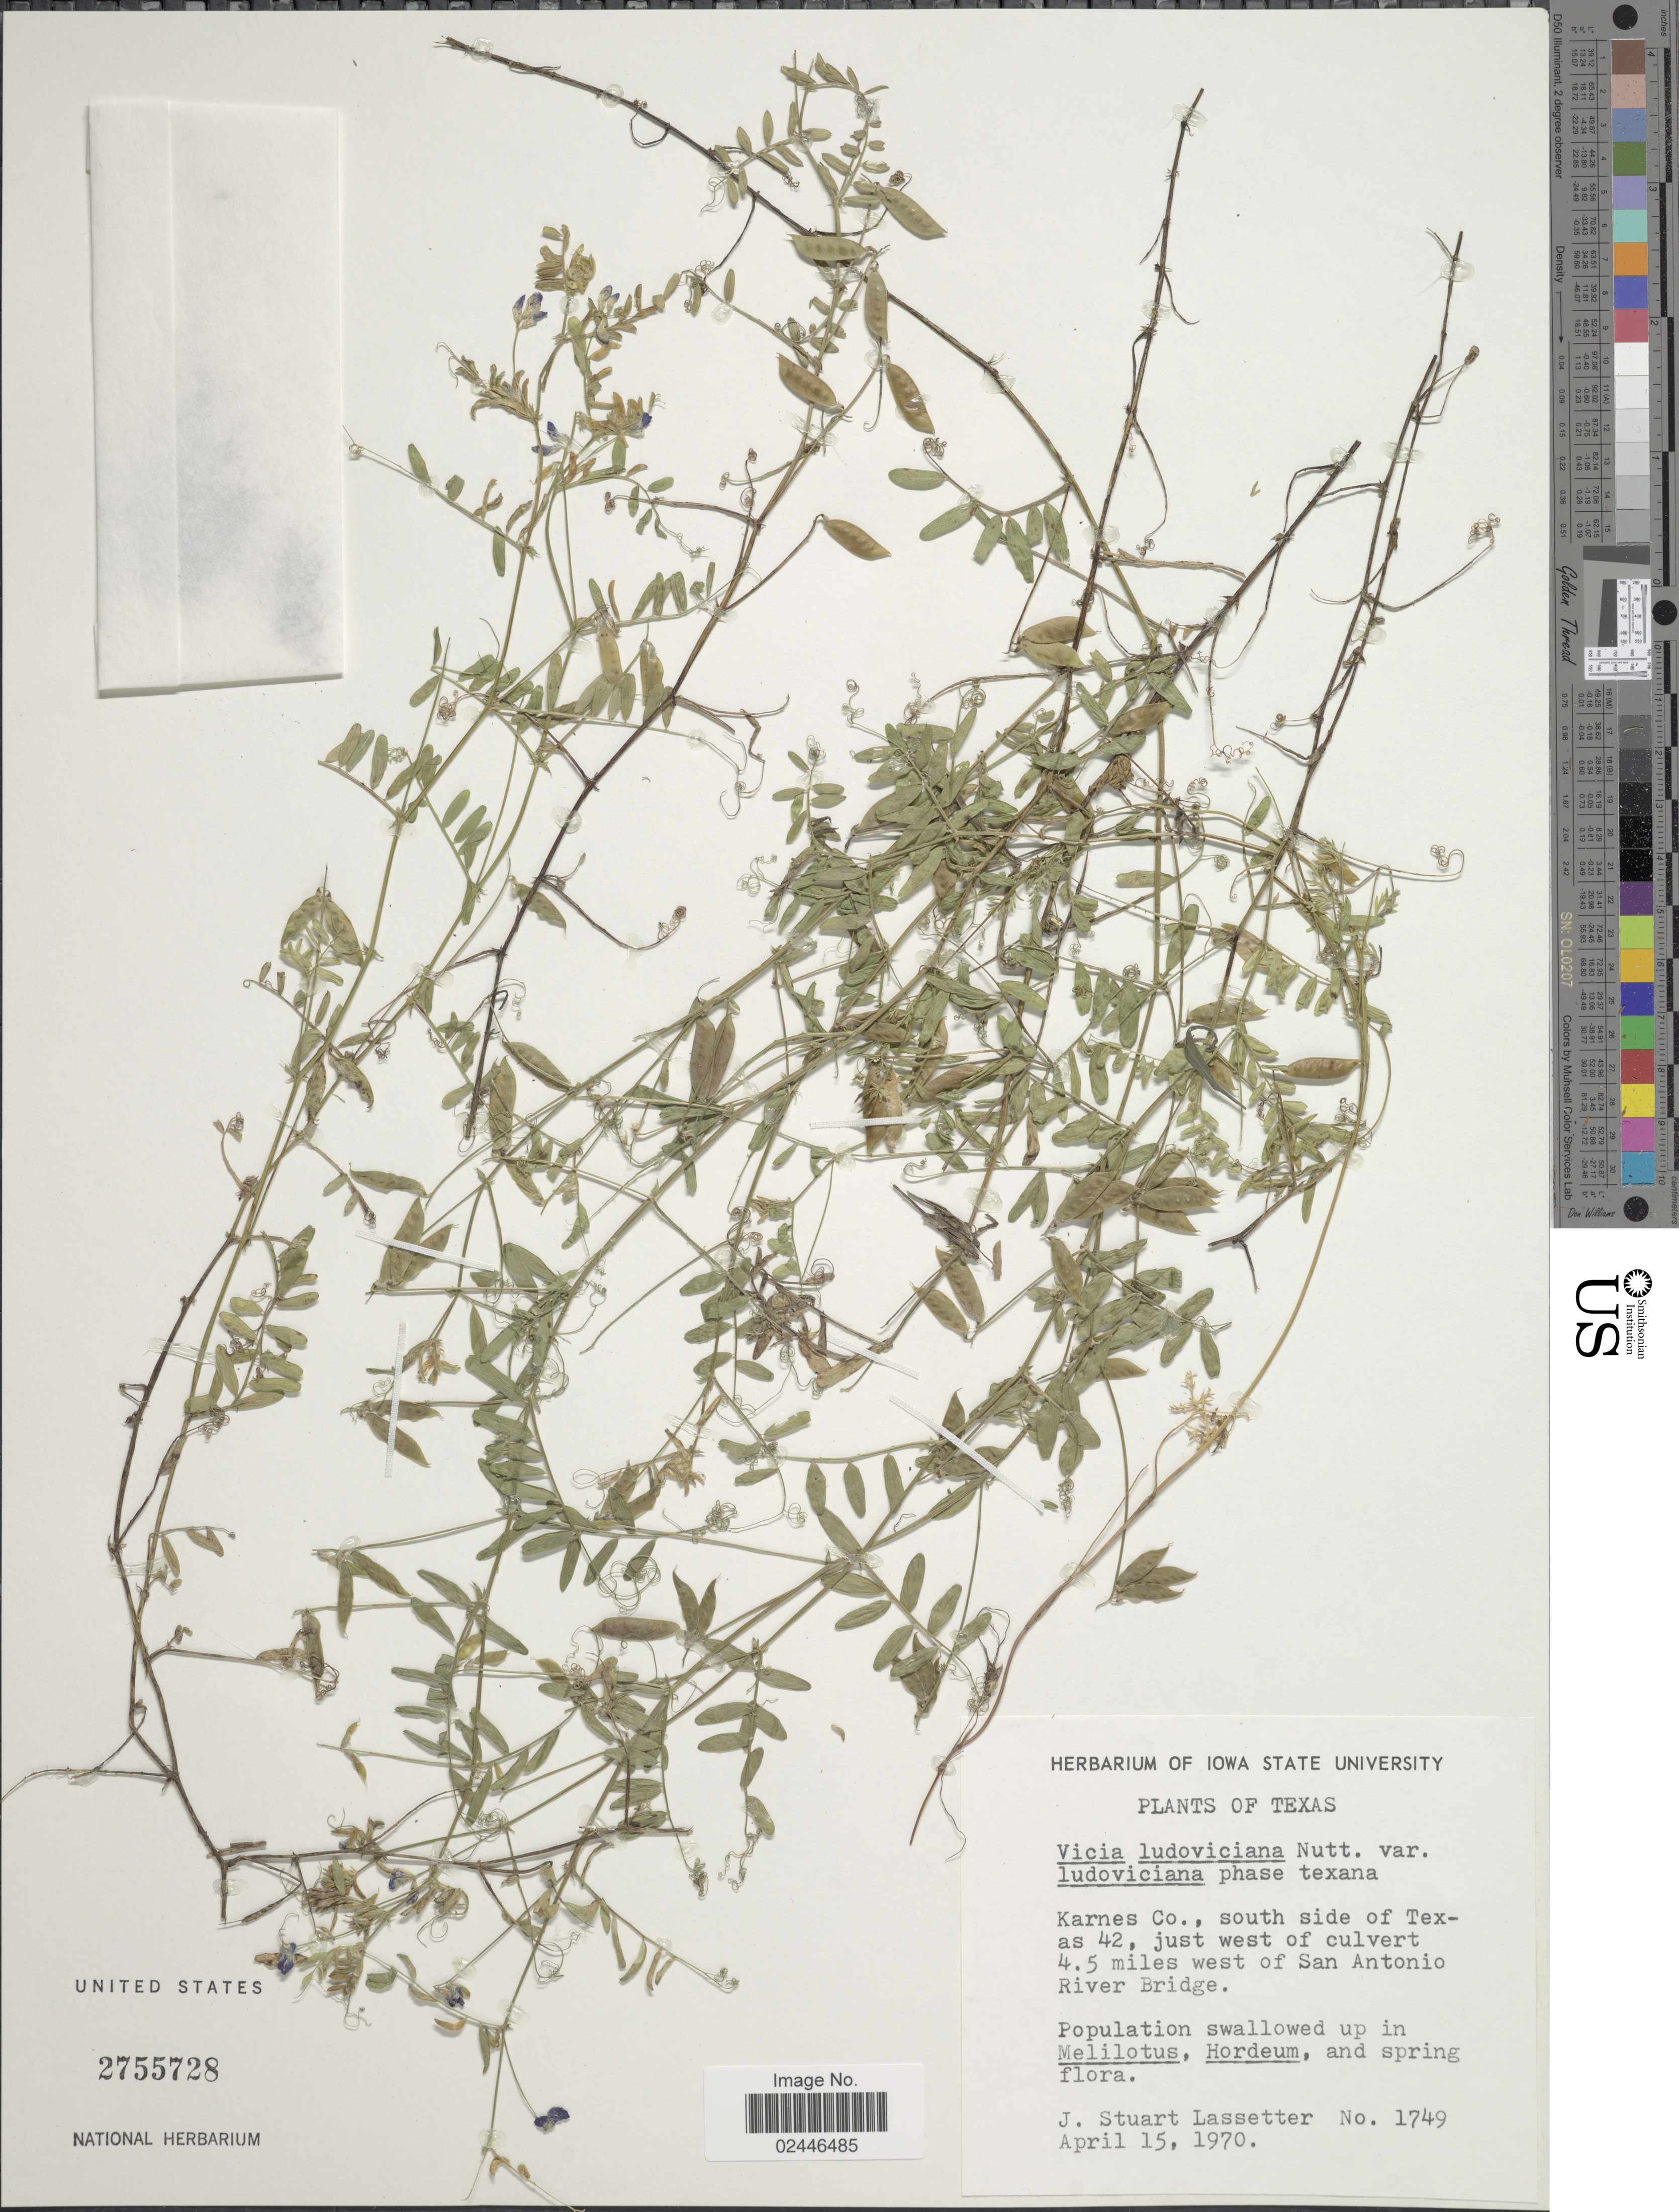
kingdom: Plantae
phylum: Tracheophyta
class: Magnoliopsida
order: Fabales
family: Fabaceae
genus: Vicia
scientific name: Vicia ludoviciana var. ludoviciana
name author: Nutt. ex Torr. & A. Gray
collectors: J. Lassetter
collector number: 1749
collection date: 1970-04-15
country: United States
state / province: Texas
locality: Karnes Co., south side of Texas 42, just west of culvert 4.5 miles west of San Antonio River Bridge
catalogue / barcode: US 2755728